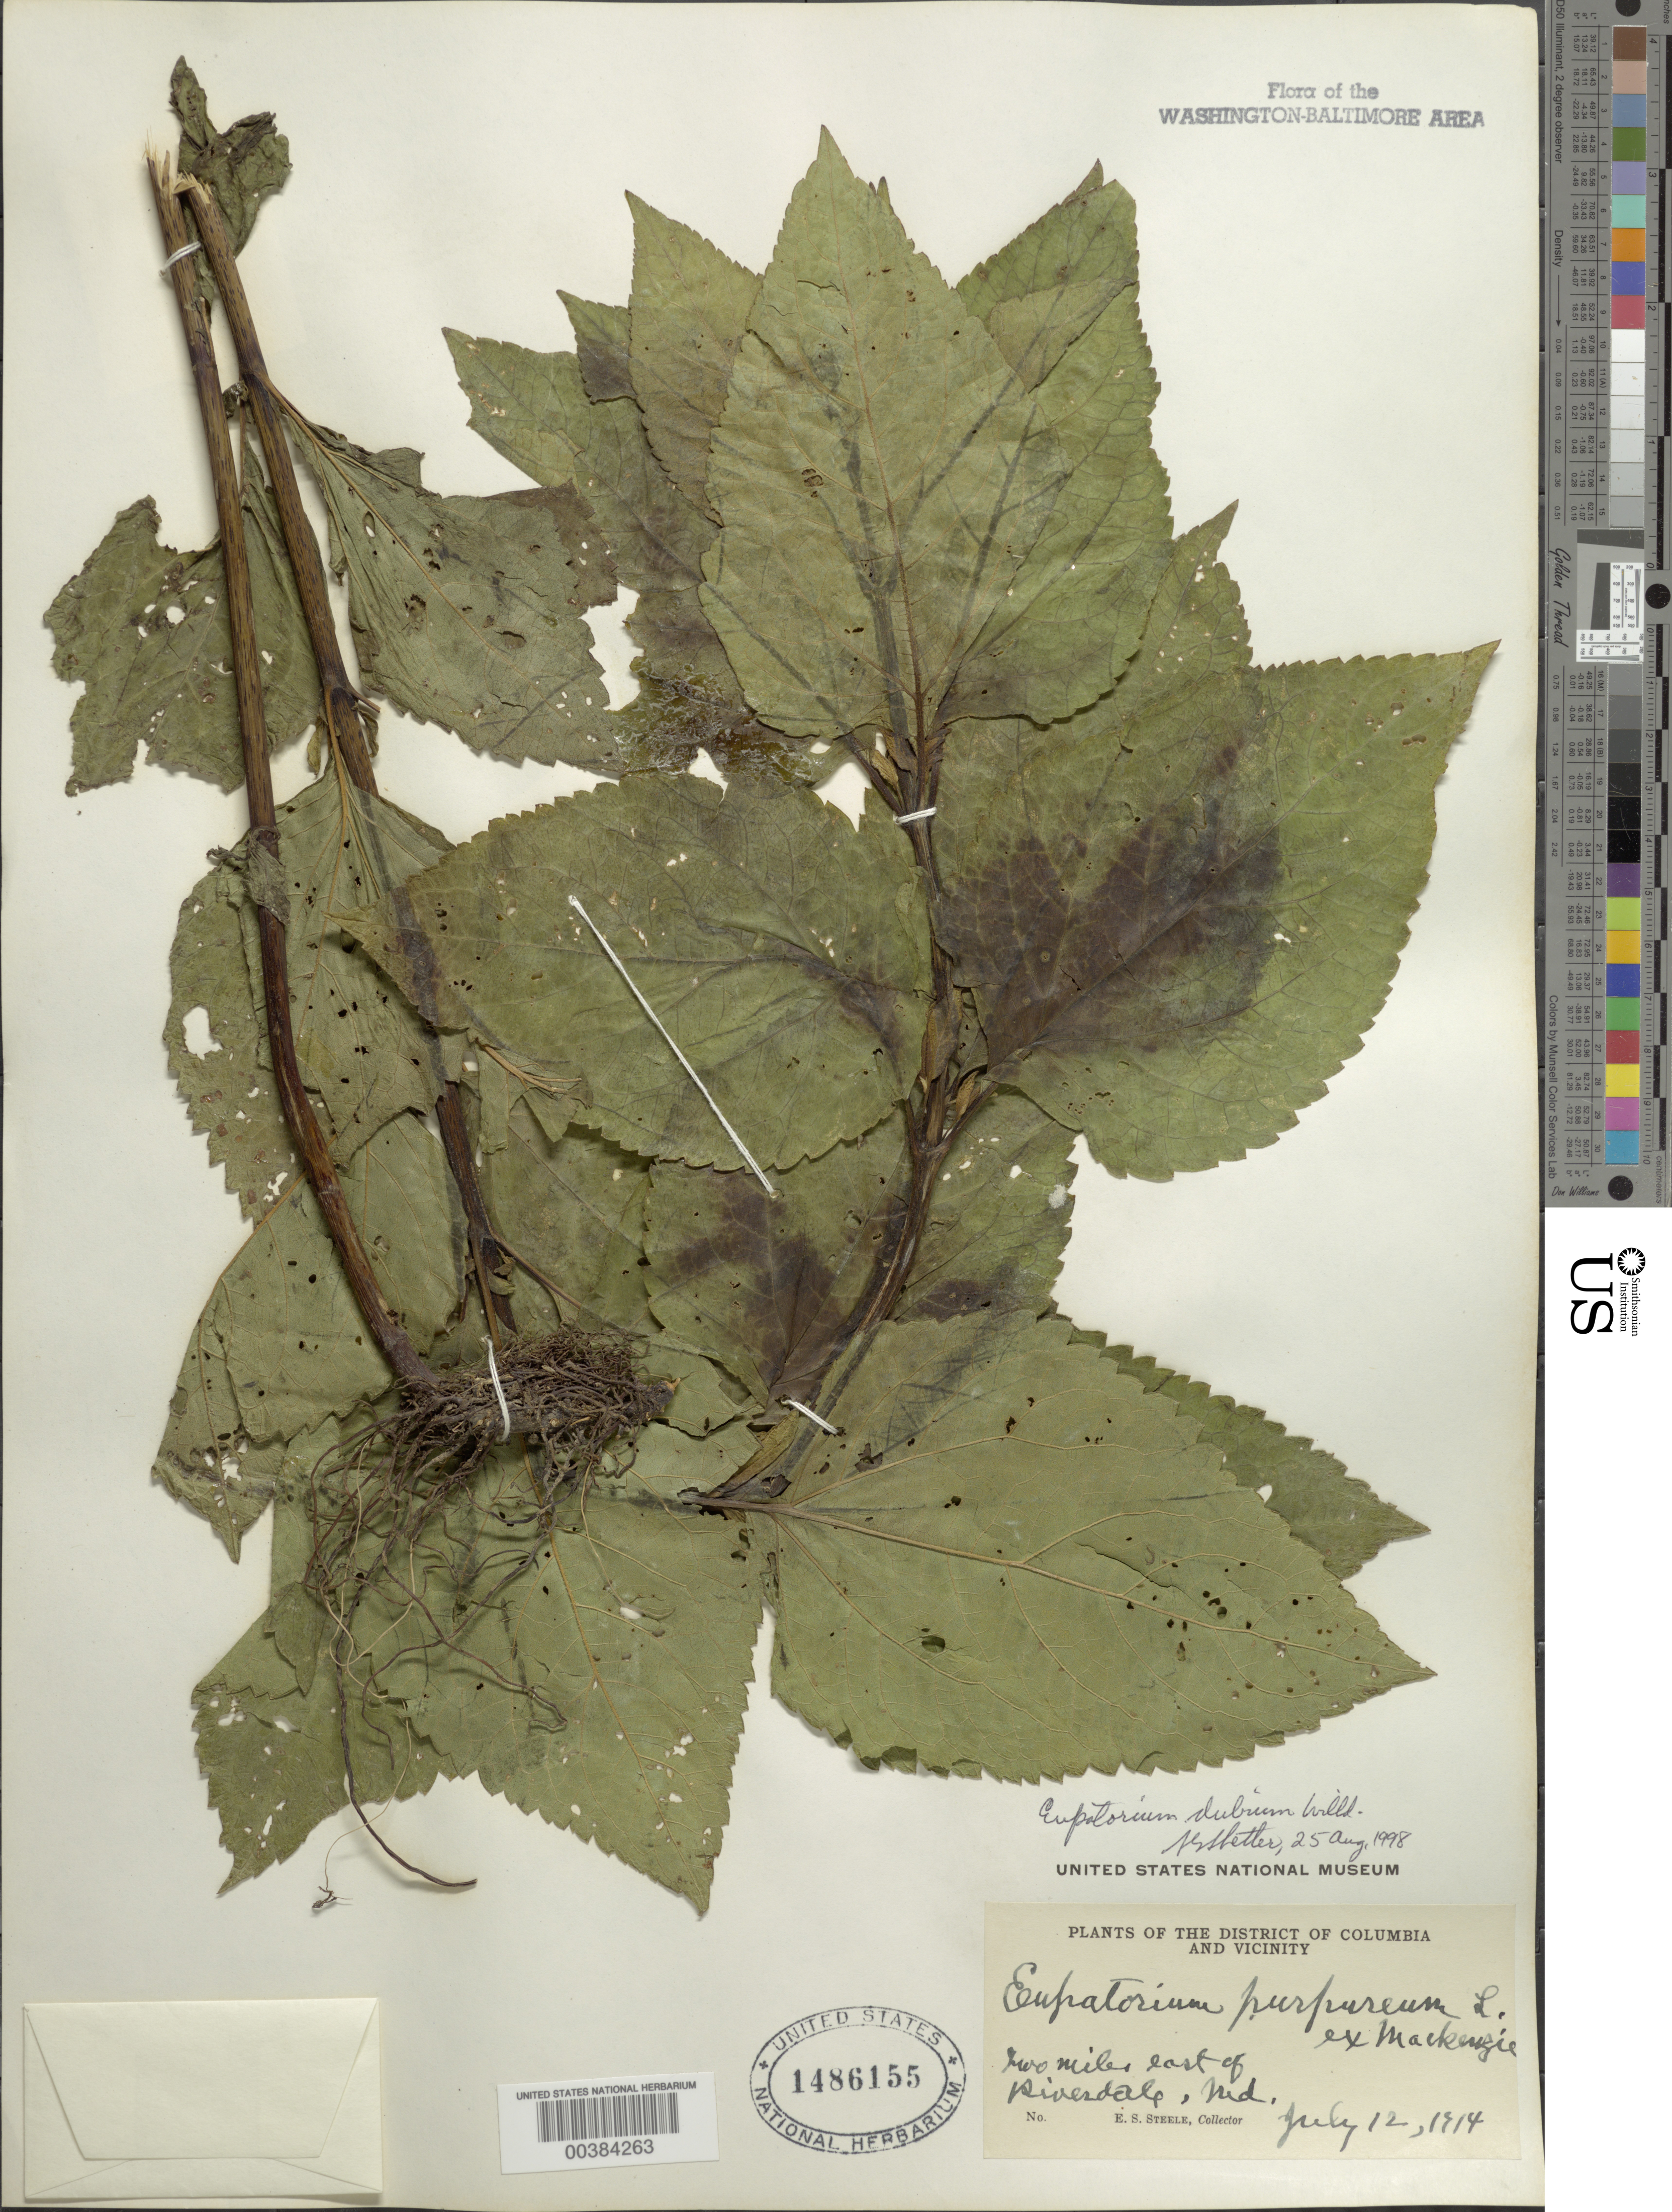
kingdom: Plantae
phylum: Tracheophyta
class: Magnoliopsida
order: Asterales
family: Asteraceae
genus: Eupatorium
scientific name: Eupatorium dubium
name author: Willd. ex Poir.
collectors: E. Steele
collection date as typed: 12 Jul 1914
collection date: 1914-07-12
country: United States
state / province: Maryland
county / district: Prince George's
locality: Riverdale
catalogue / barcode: US 1486155